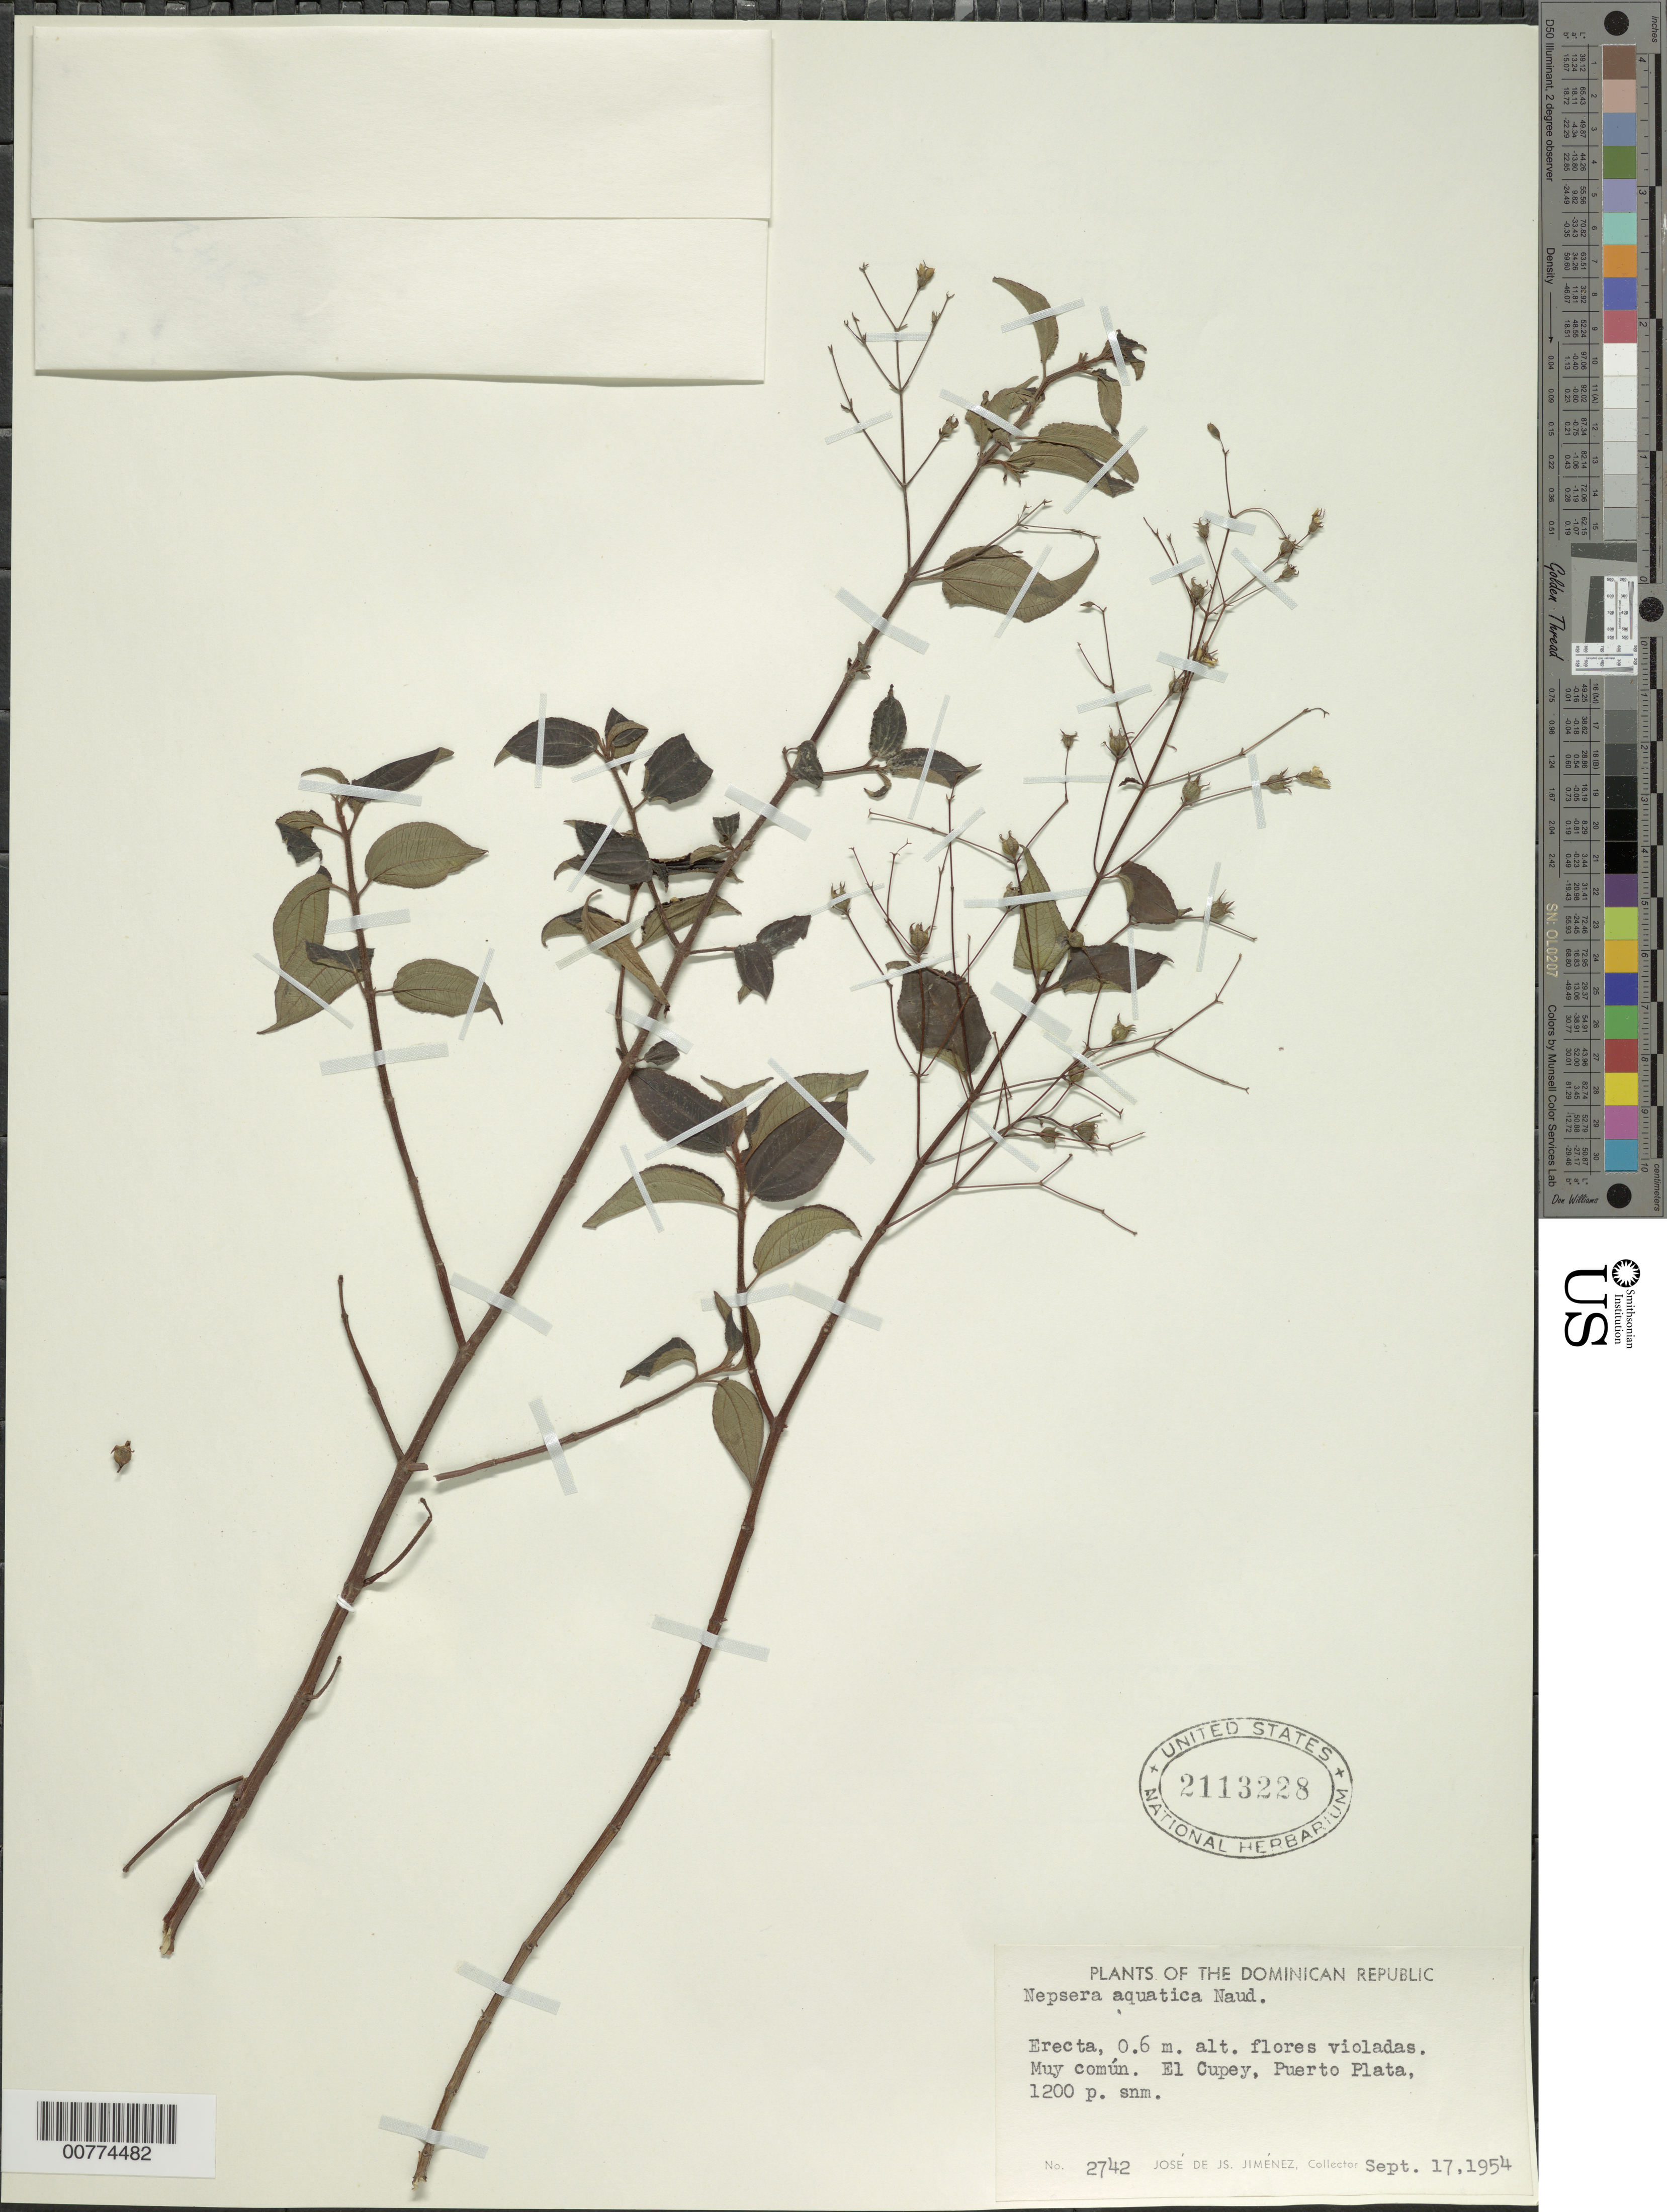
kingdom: Plantae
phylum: Tracheophyta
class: Magnoliopsida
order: Myrtales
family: Melastomataceae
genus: Nepsera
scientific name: Nepsera aquatica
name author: (Aubl.) Naudin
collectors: J. J. Jiménez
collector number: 2742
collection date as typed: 17 Sep 1954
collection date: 1954-09-17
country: Dominican Republic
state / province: Puerto Plata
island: Hispaniola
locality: El Cupey.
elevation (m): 1200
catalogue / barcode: US 2113228